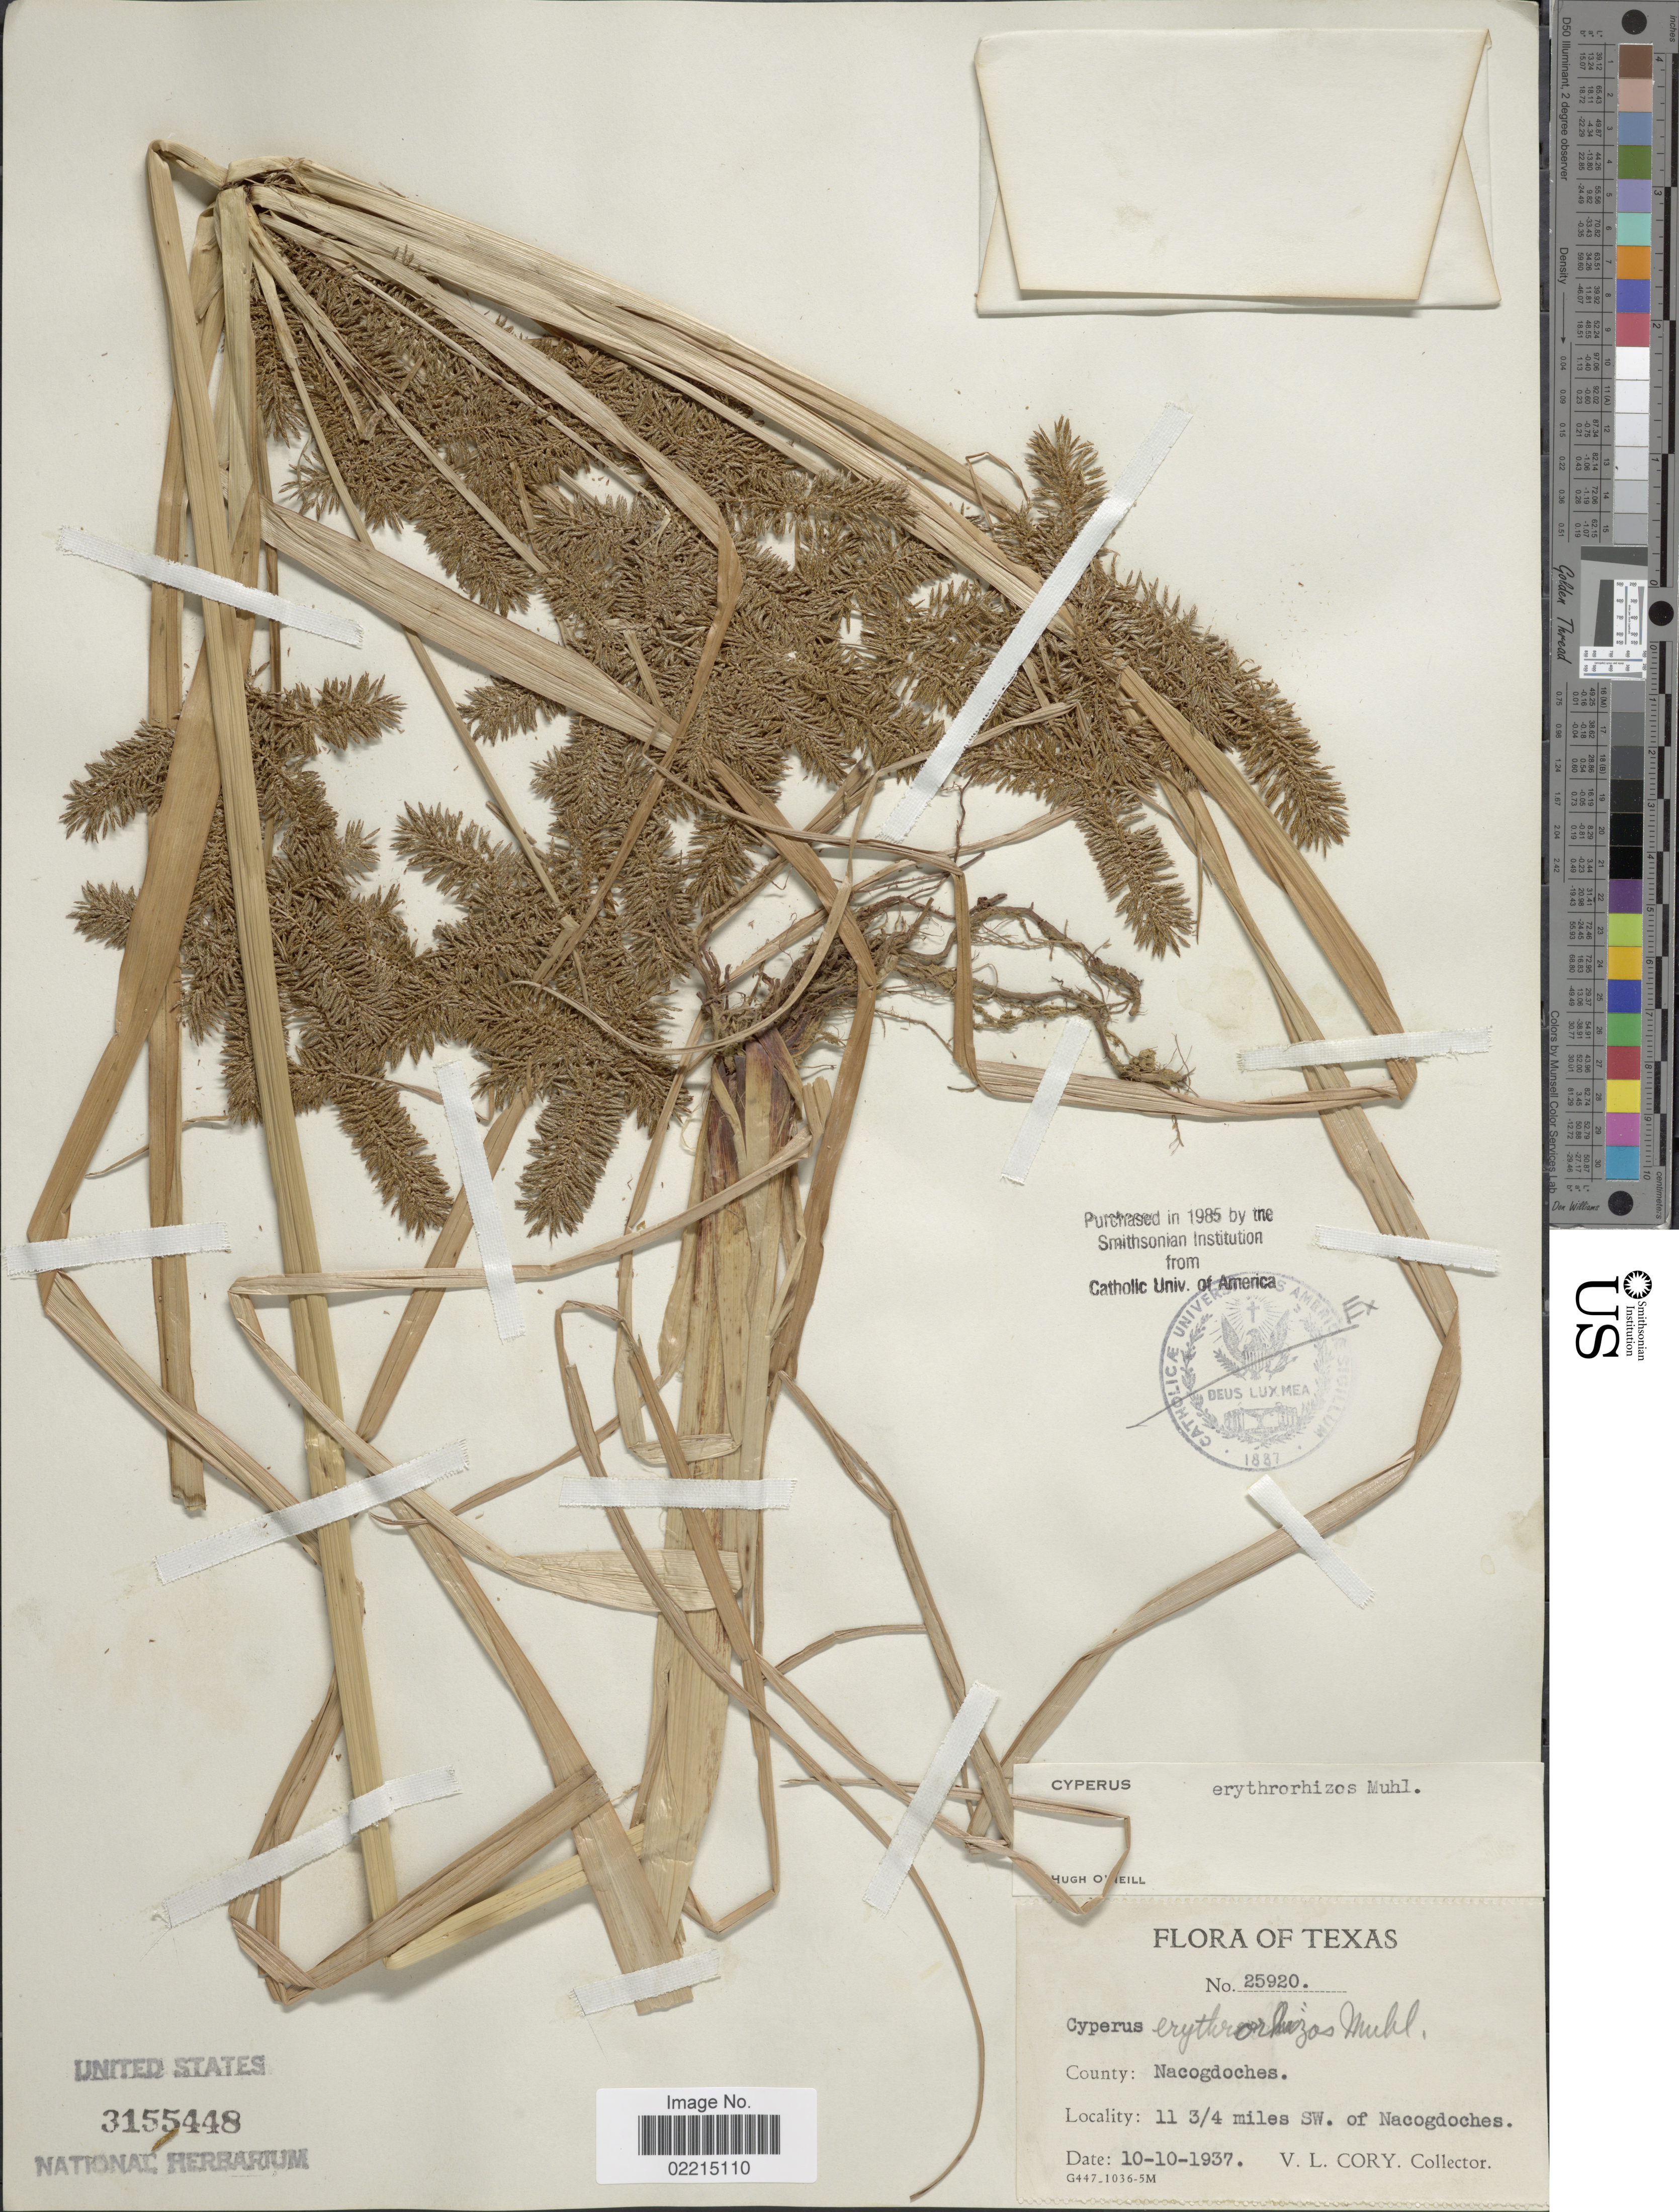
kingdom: Plantae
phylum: Tracheophyta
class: Liliopsida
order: Poales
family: Cyperaceae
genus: Cyperus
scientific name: Cyperus erythrorhizos Muhl.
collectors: V. Cory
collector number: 25920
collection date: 1937-10-10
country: United States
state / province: Texas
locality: County: Nacogdoches. 11 3/4 miles SW. of Nacogdoches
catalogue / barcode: US 3155448